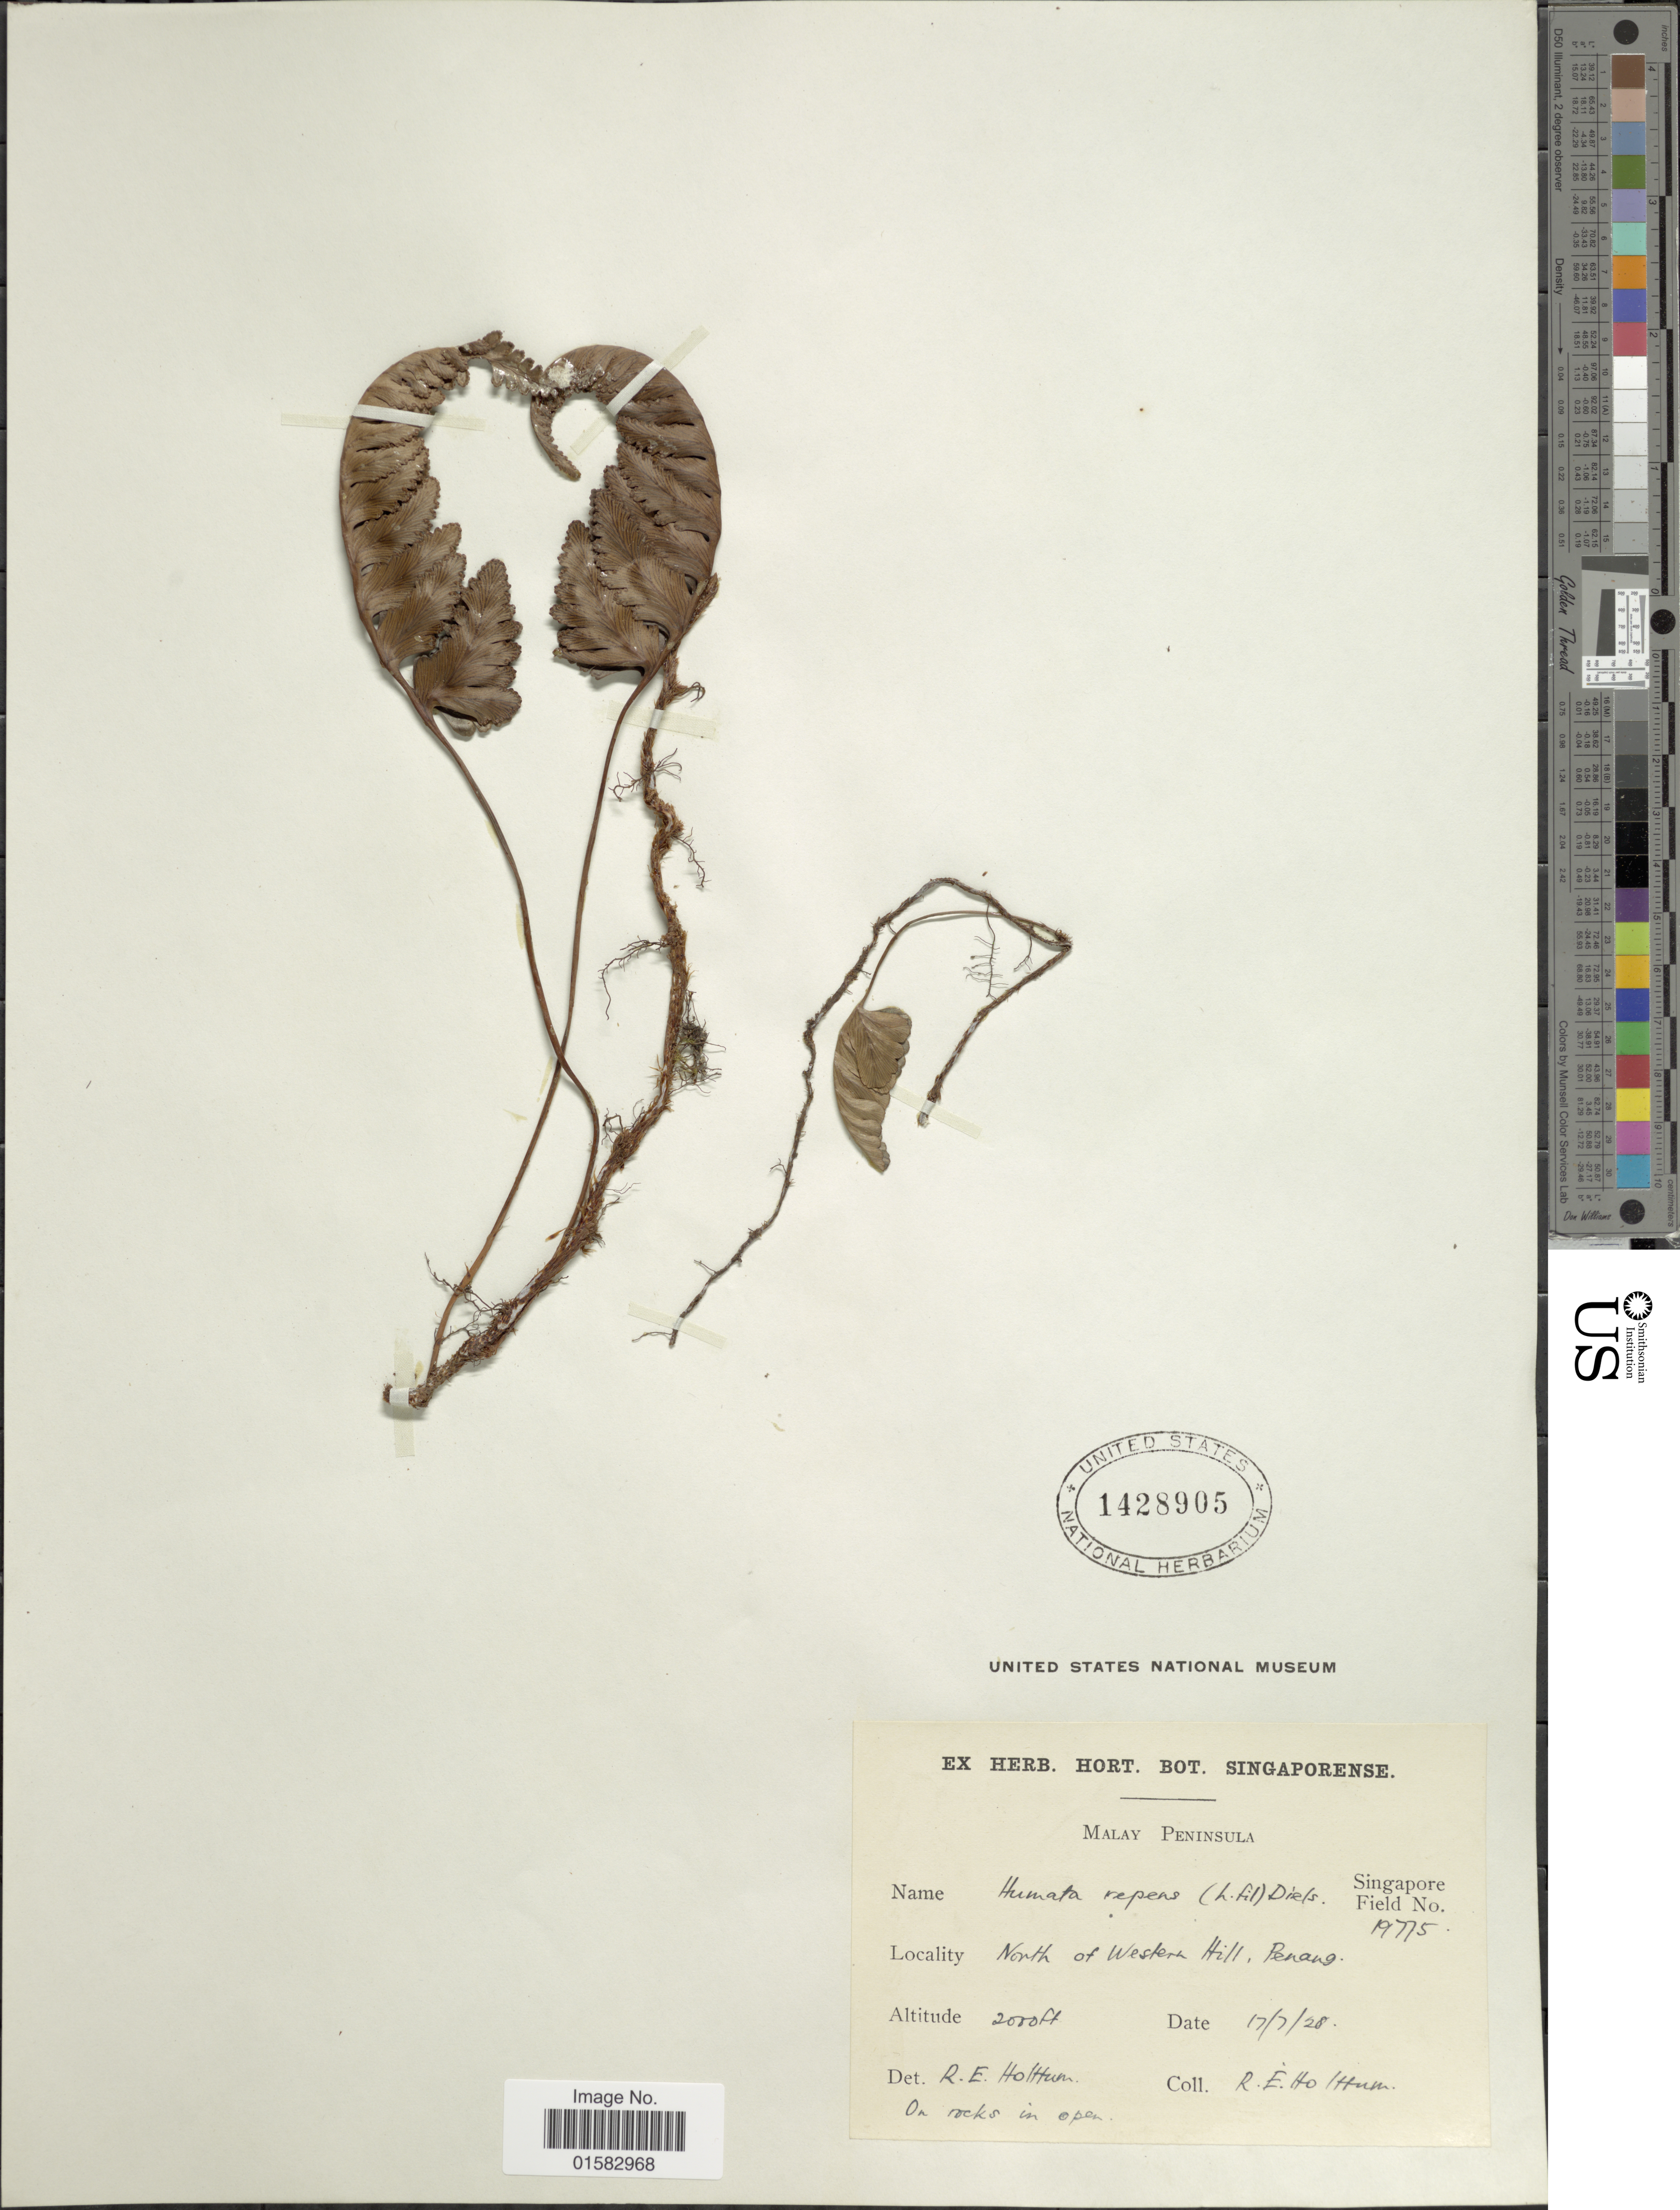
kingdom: Plantae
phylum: Tracheophyta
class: Polypodiopsida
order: Polypodiales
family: Davalliaceae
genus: Davallia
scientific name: Davallia repens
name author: (L. f.) Kuhn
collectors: R. E. Holttum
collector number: Singapore Field 19775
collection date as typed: Transcribed d/m/y: 17/7/28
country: Malaysia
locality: Malay Peninsula, North of Western Hill, Penang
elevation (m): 610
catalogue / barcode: US 1428905